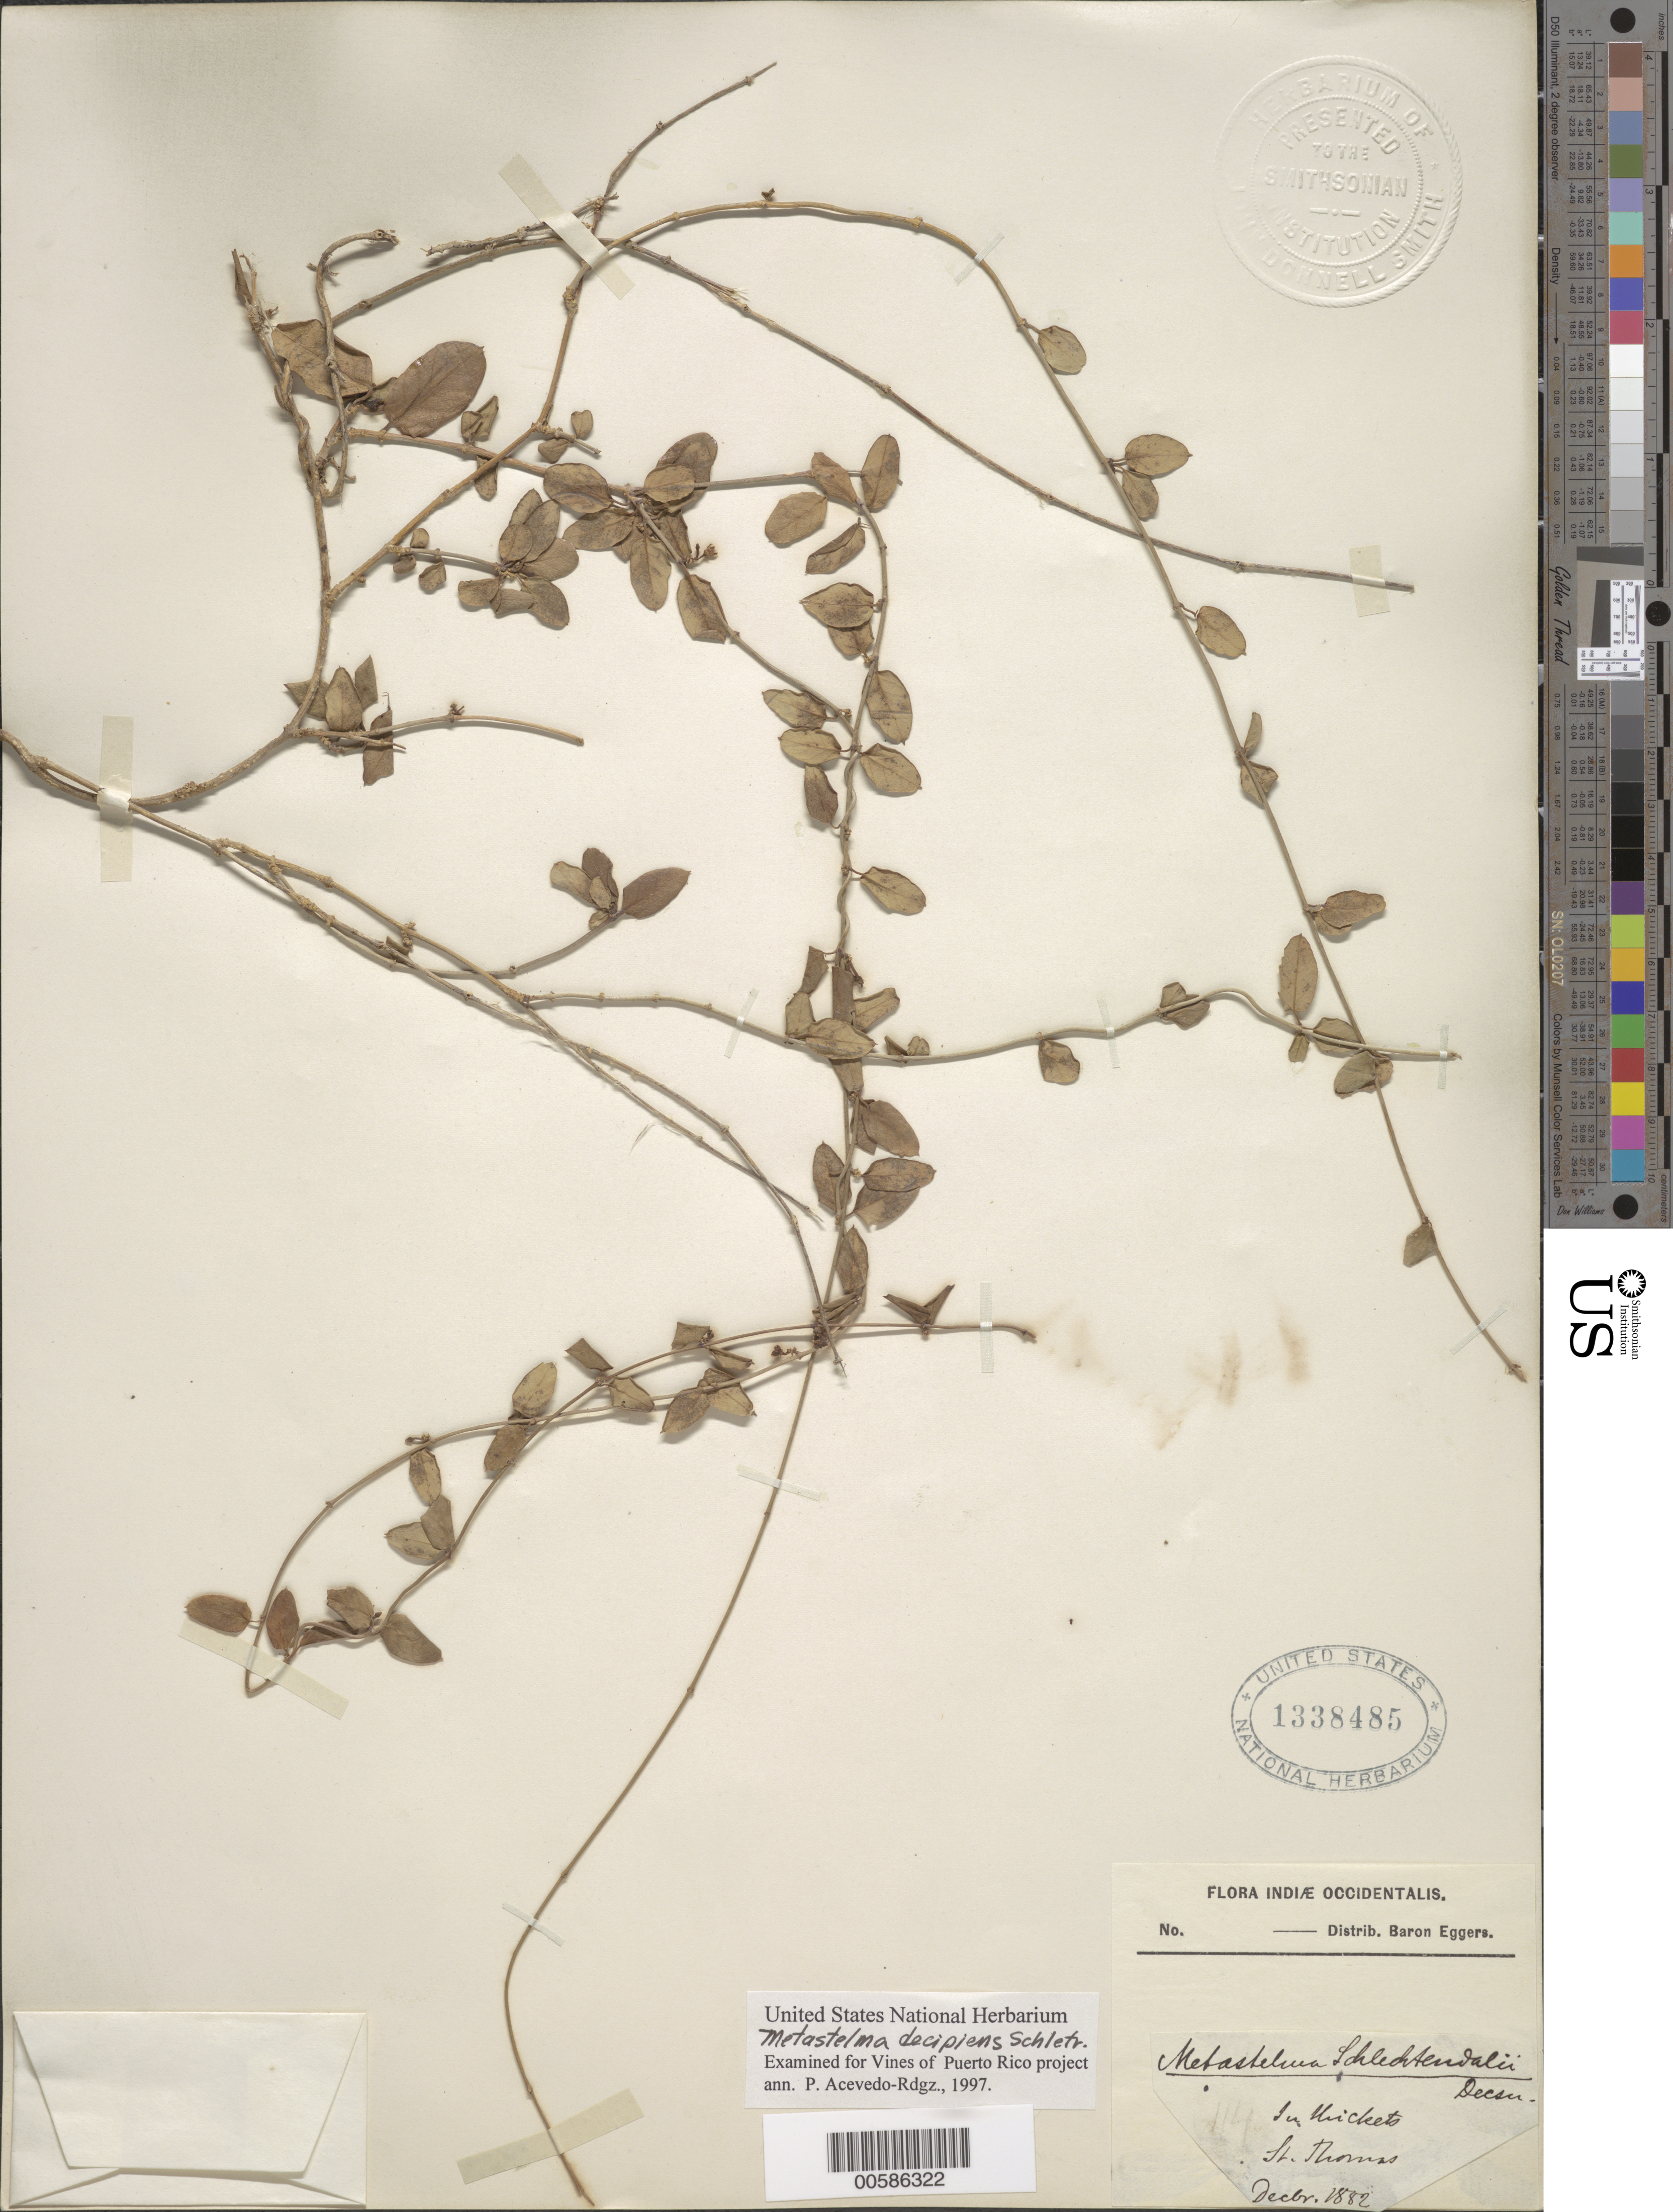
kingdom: Plantae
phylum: Tracheophyta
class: Magnoliopsida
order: Gentianales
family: Apocynaceae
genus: Metastelma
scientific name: Metastelma decipiens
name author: Pittier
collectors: B. Eggers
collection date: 1882-12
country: U.S. Virgin Islands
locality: Indiæ Occidentalis, St. Thomas.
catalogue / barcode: US 1338485